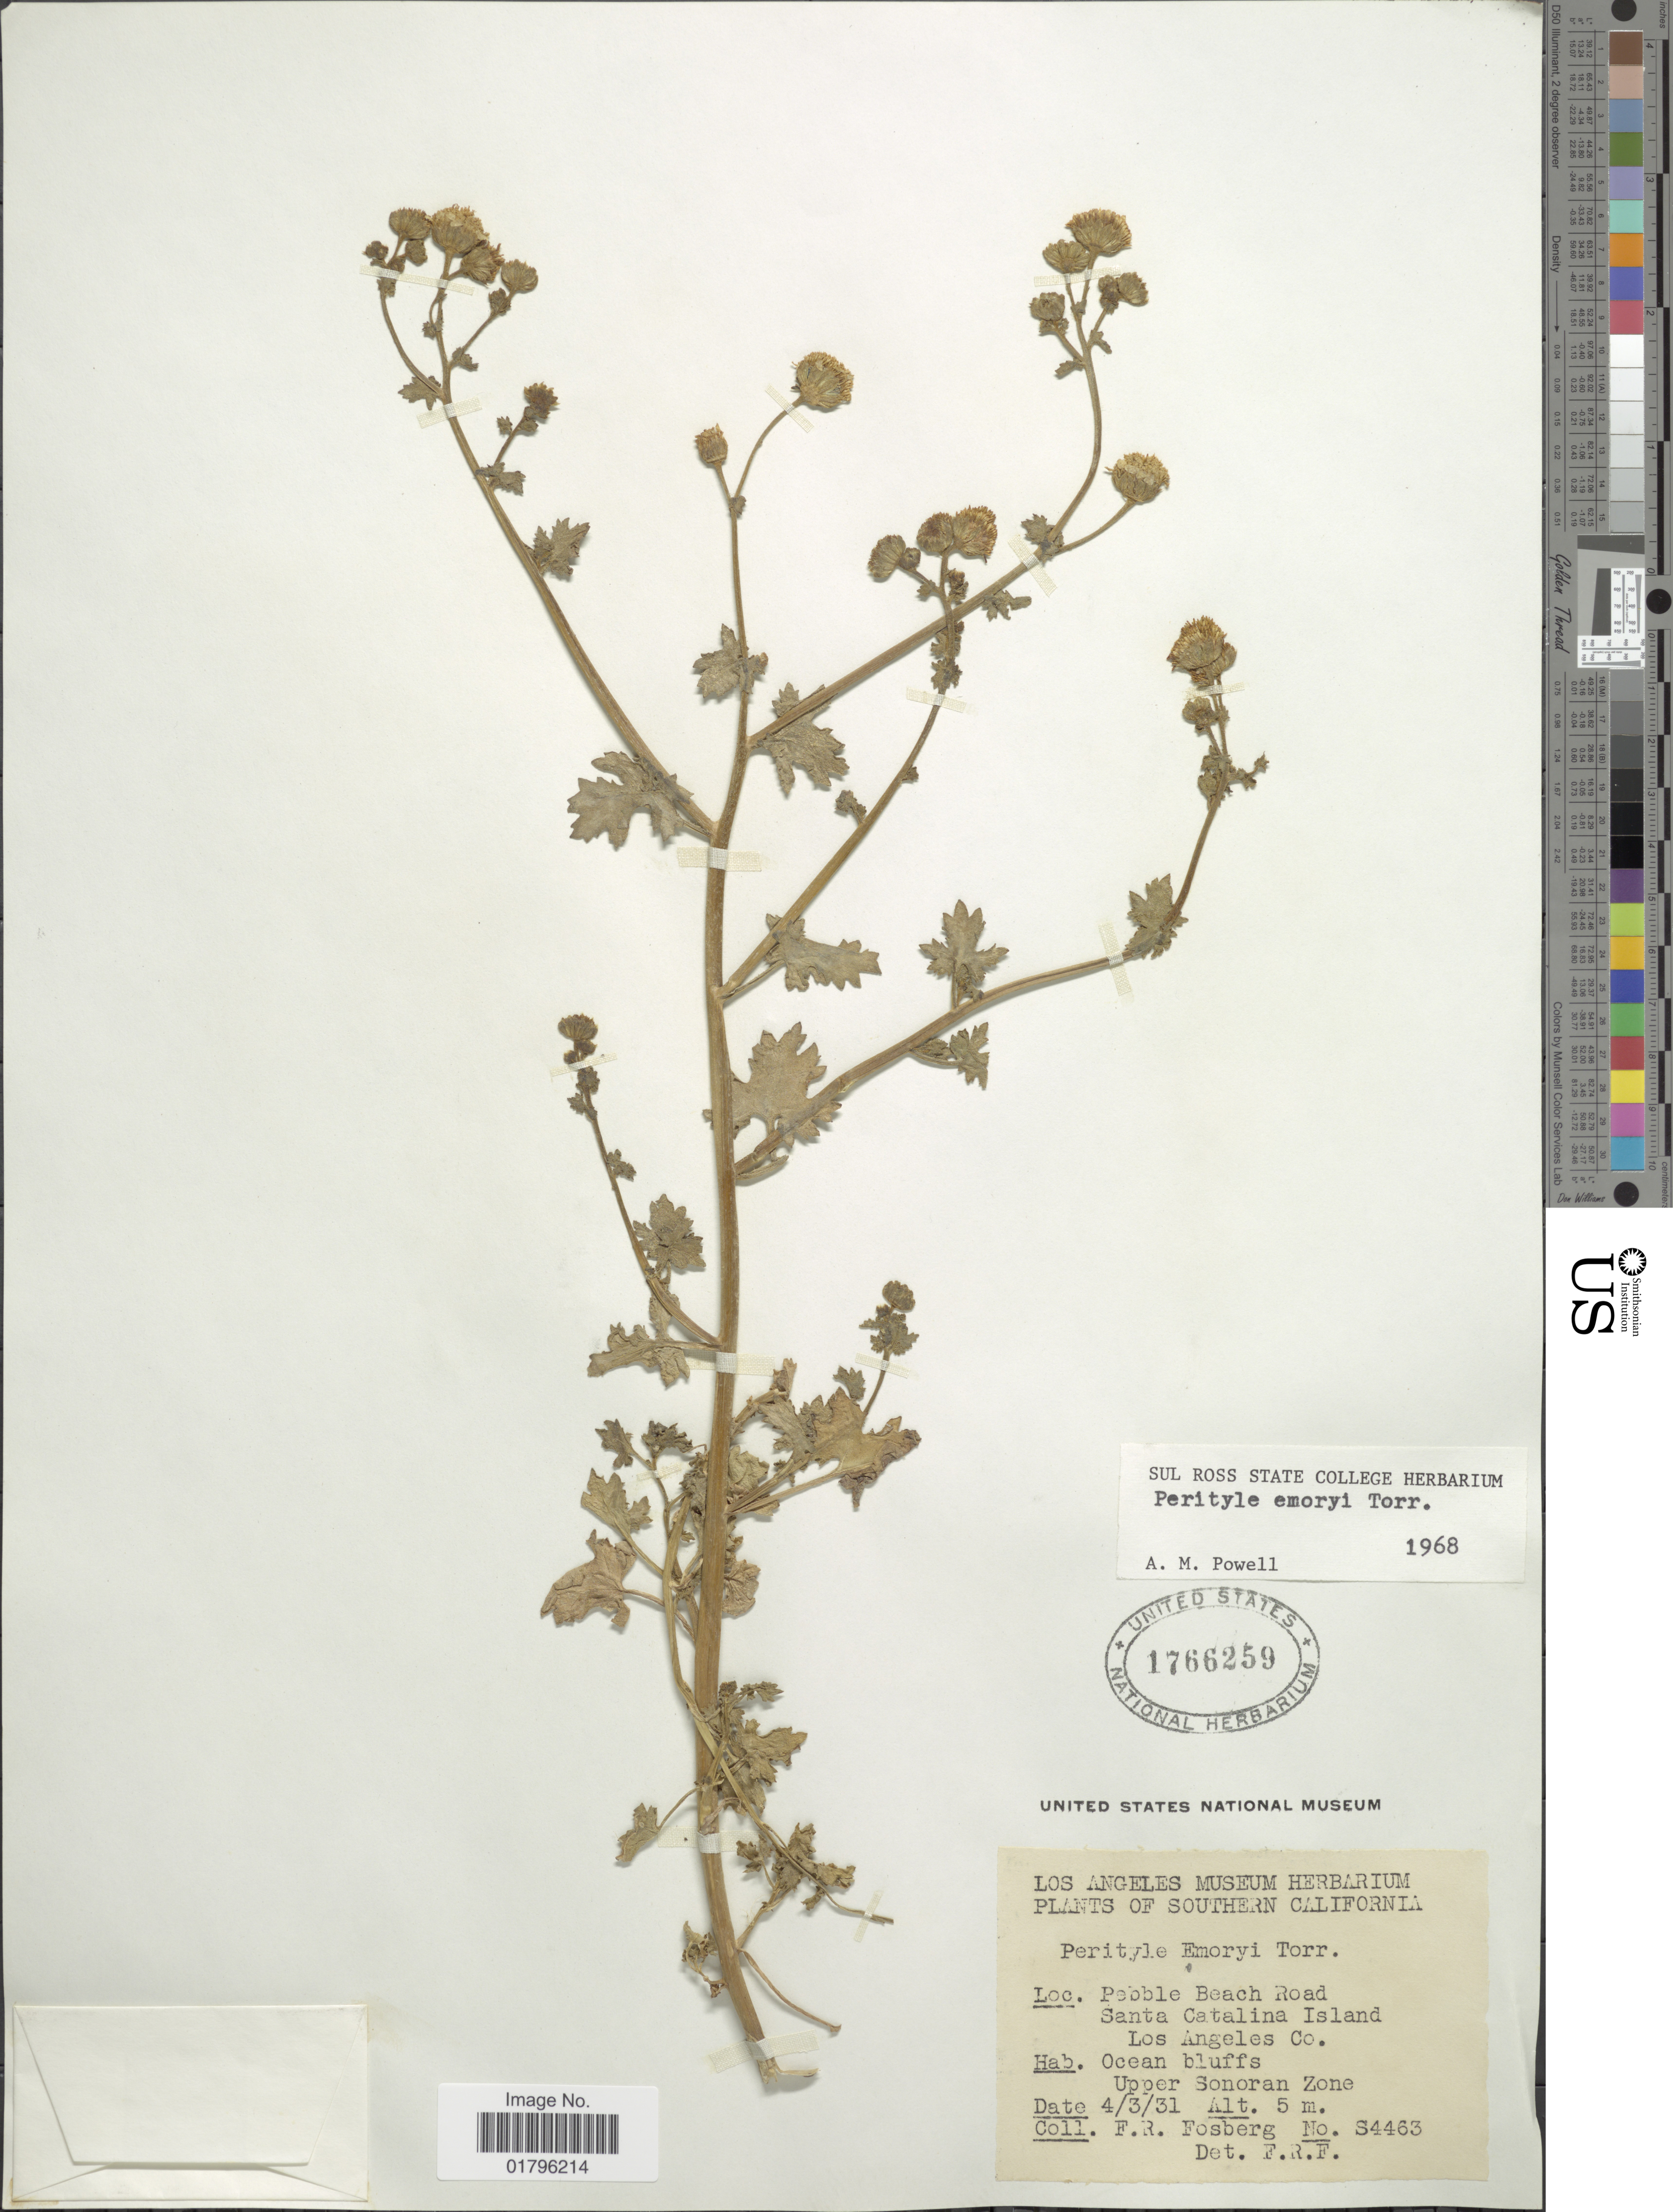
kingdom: Plantae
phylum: Tracheophyta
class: Magnoliopsida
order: Asterales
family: Asteraceae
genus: Perityle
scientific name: Perityle emoryi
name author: Torr.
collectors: F. R. Fosberg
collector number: S4463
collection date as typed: Transcribed d/m/y: 3/4/31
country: United States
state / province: California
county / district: Los Angeles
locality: Southern California. Pebble Beach Road. Santa Catalina Island. Los Angeles Co.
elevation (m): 5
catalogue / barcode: US 1766259